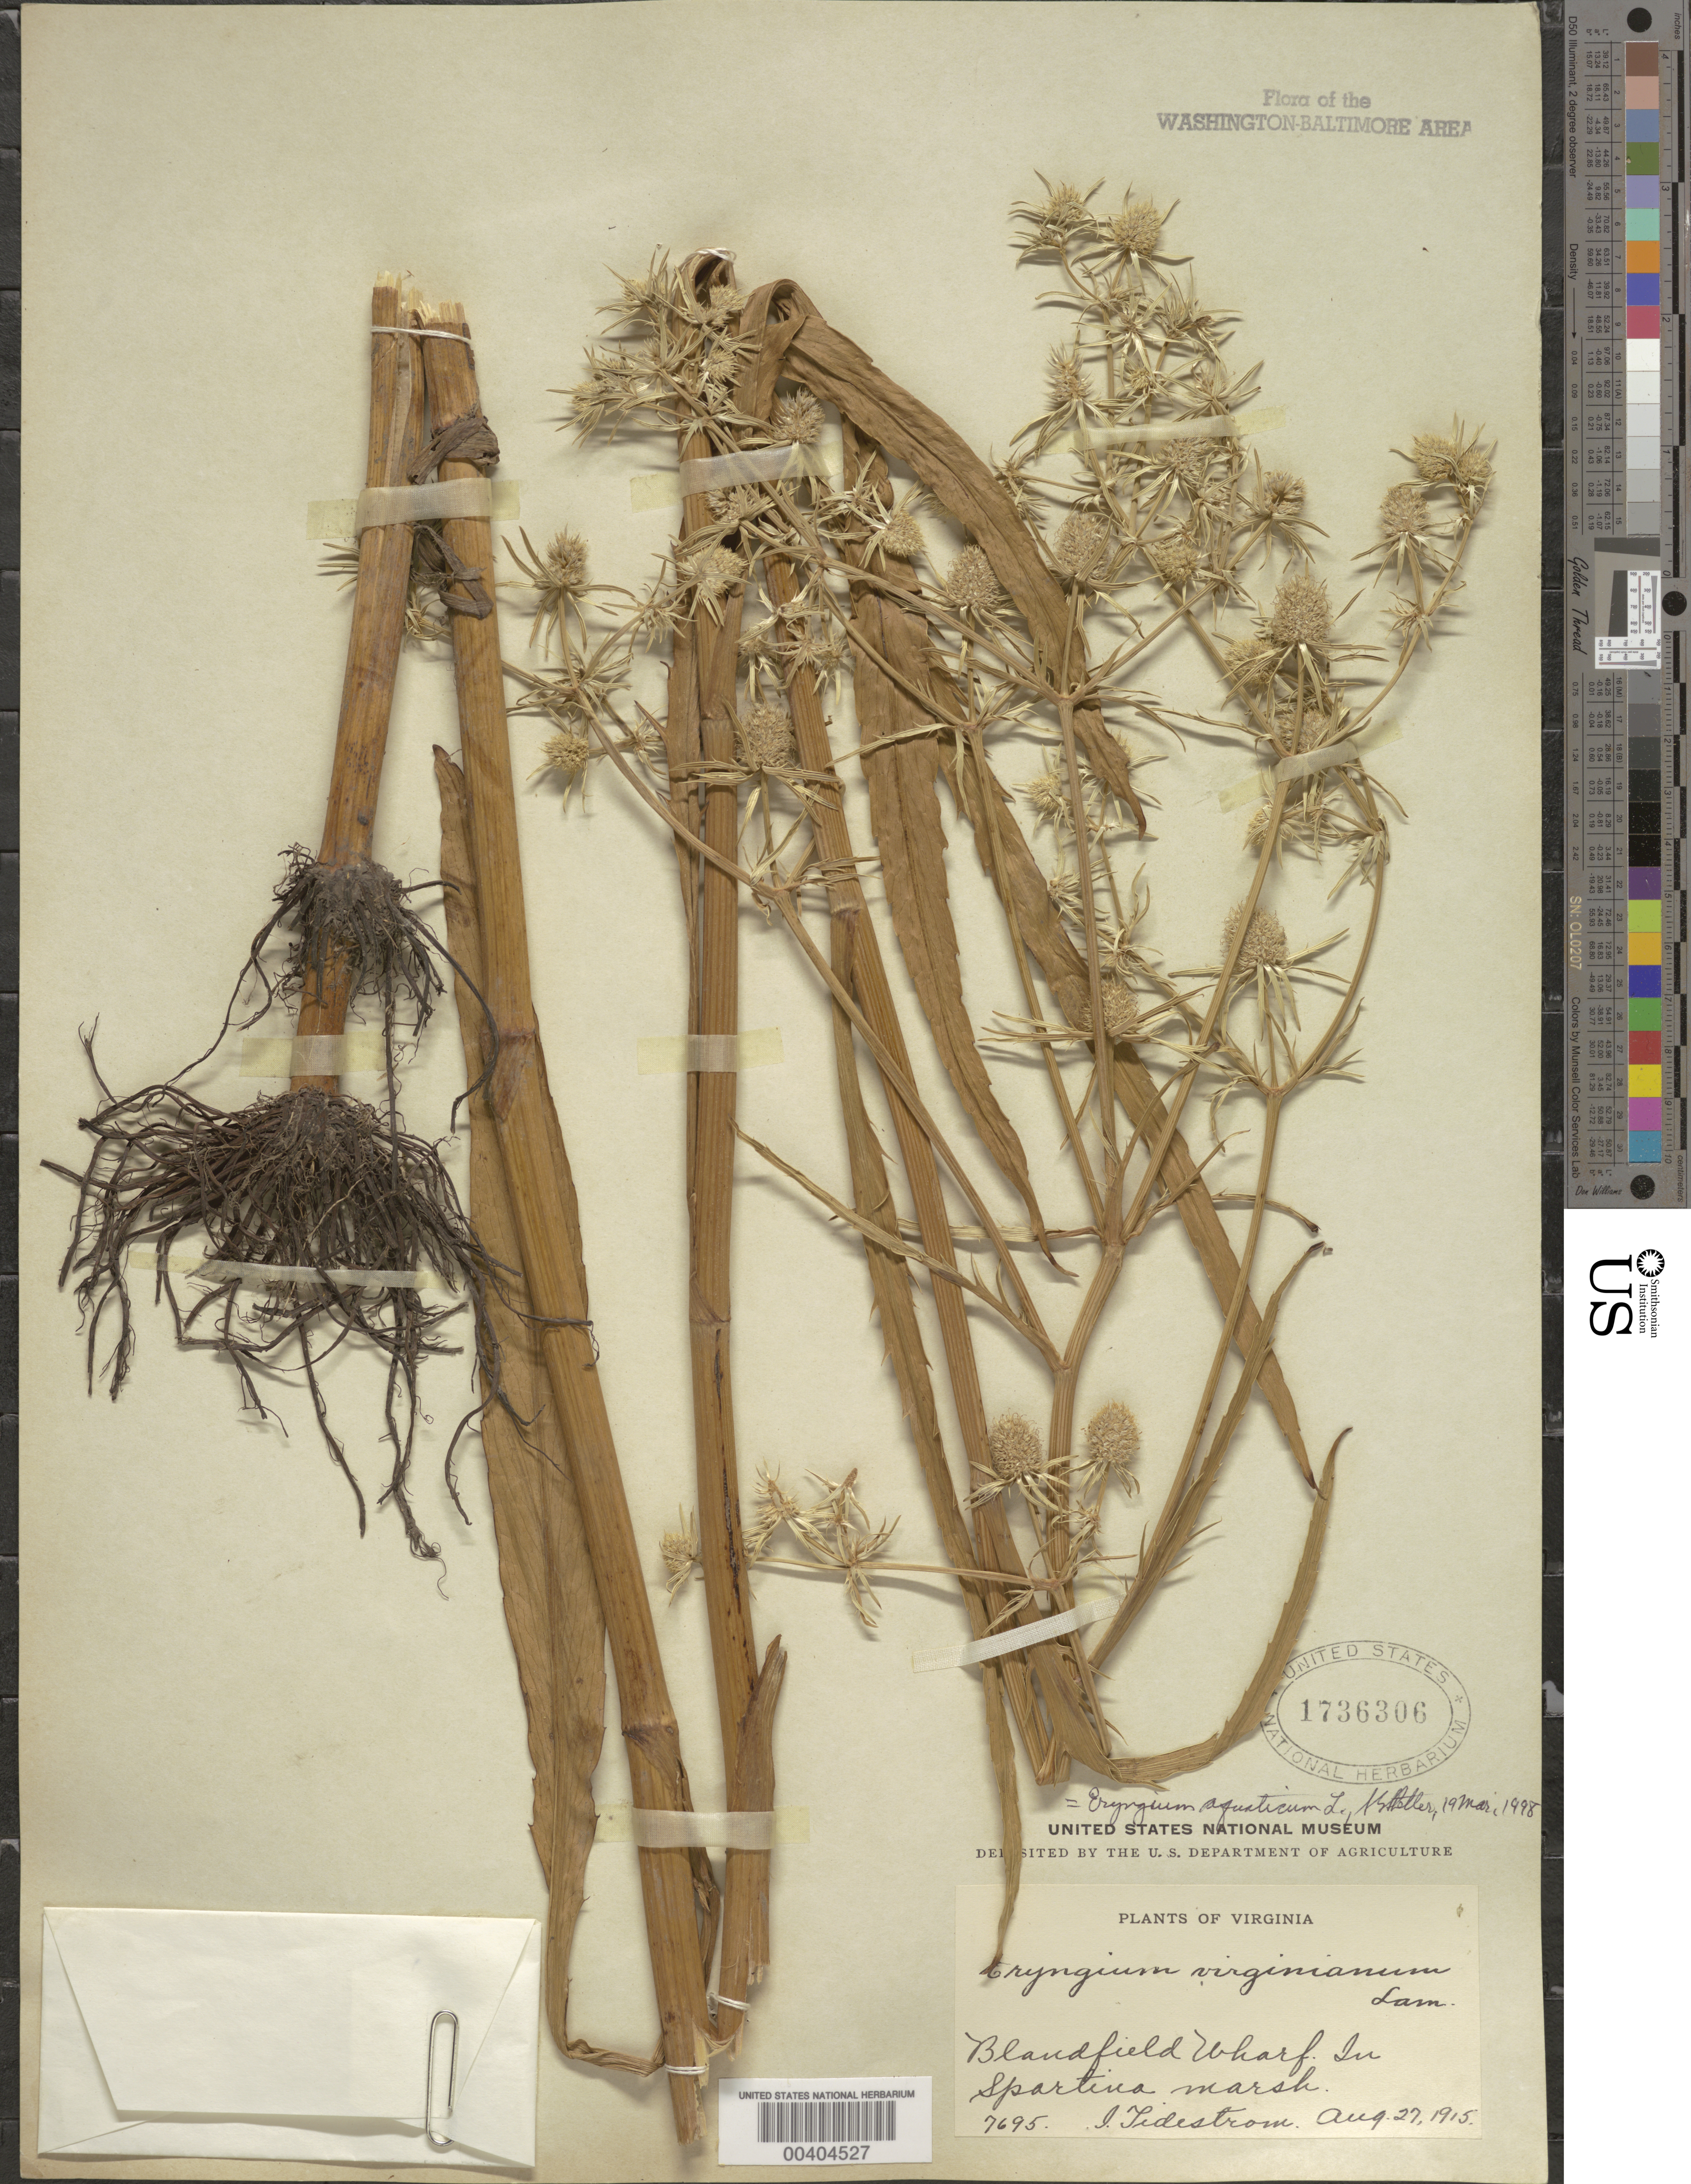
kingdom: Plantae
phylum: Tracheophyta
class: Magnoliopsida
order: Apiales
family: Apiaceae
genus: Eryngium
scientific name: Eryngium aquaticum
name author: L.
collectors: I. F. Tidestrom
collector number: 7695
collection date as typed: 27 Aug 1915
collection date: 1915-08-27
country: United States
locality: Blandfield Wharf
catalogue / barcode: US 1736306